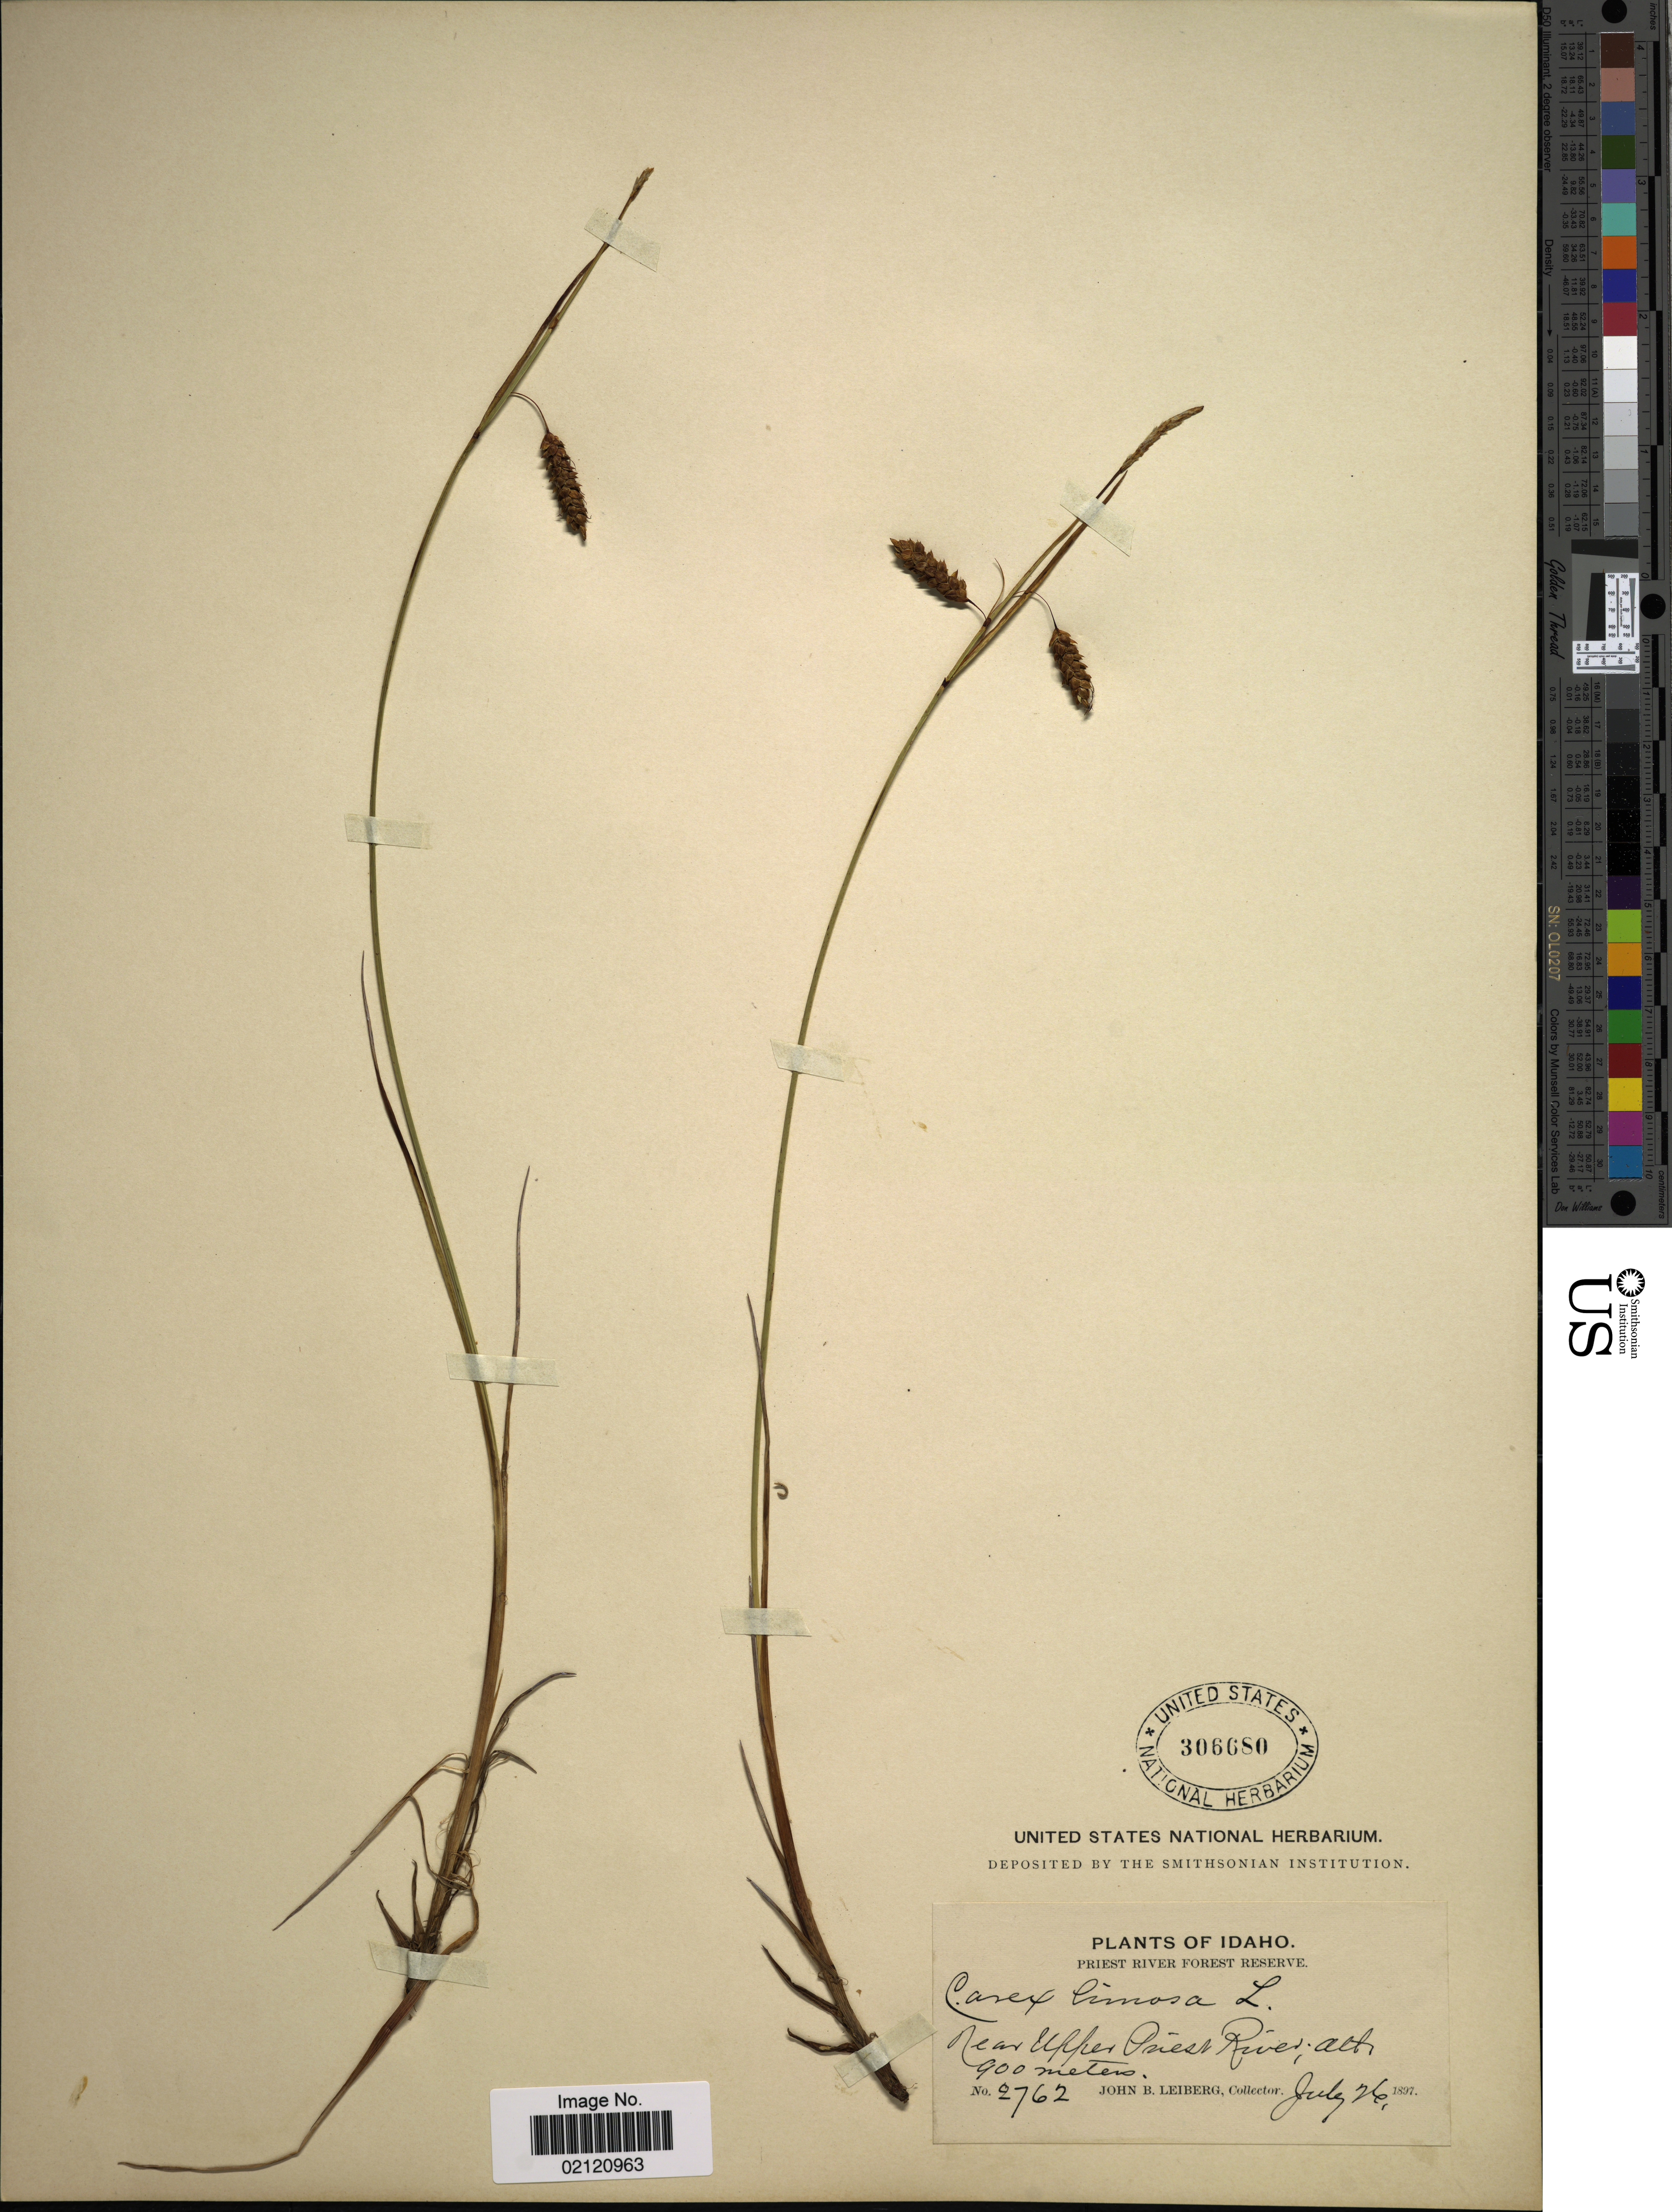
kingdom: Plantae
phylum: Tracheophyta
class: Liliopsida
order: Poales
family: Cyperaceae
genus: Carex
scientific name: Carex limosa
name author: L.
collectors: J. B. Leiberg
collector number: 2762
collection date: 1897-07-26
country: United States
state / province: Idaho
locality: Priest River Forest Reserve, near Upper Priest River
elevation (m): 900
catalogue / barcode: US 306680